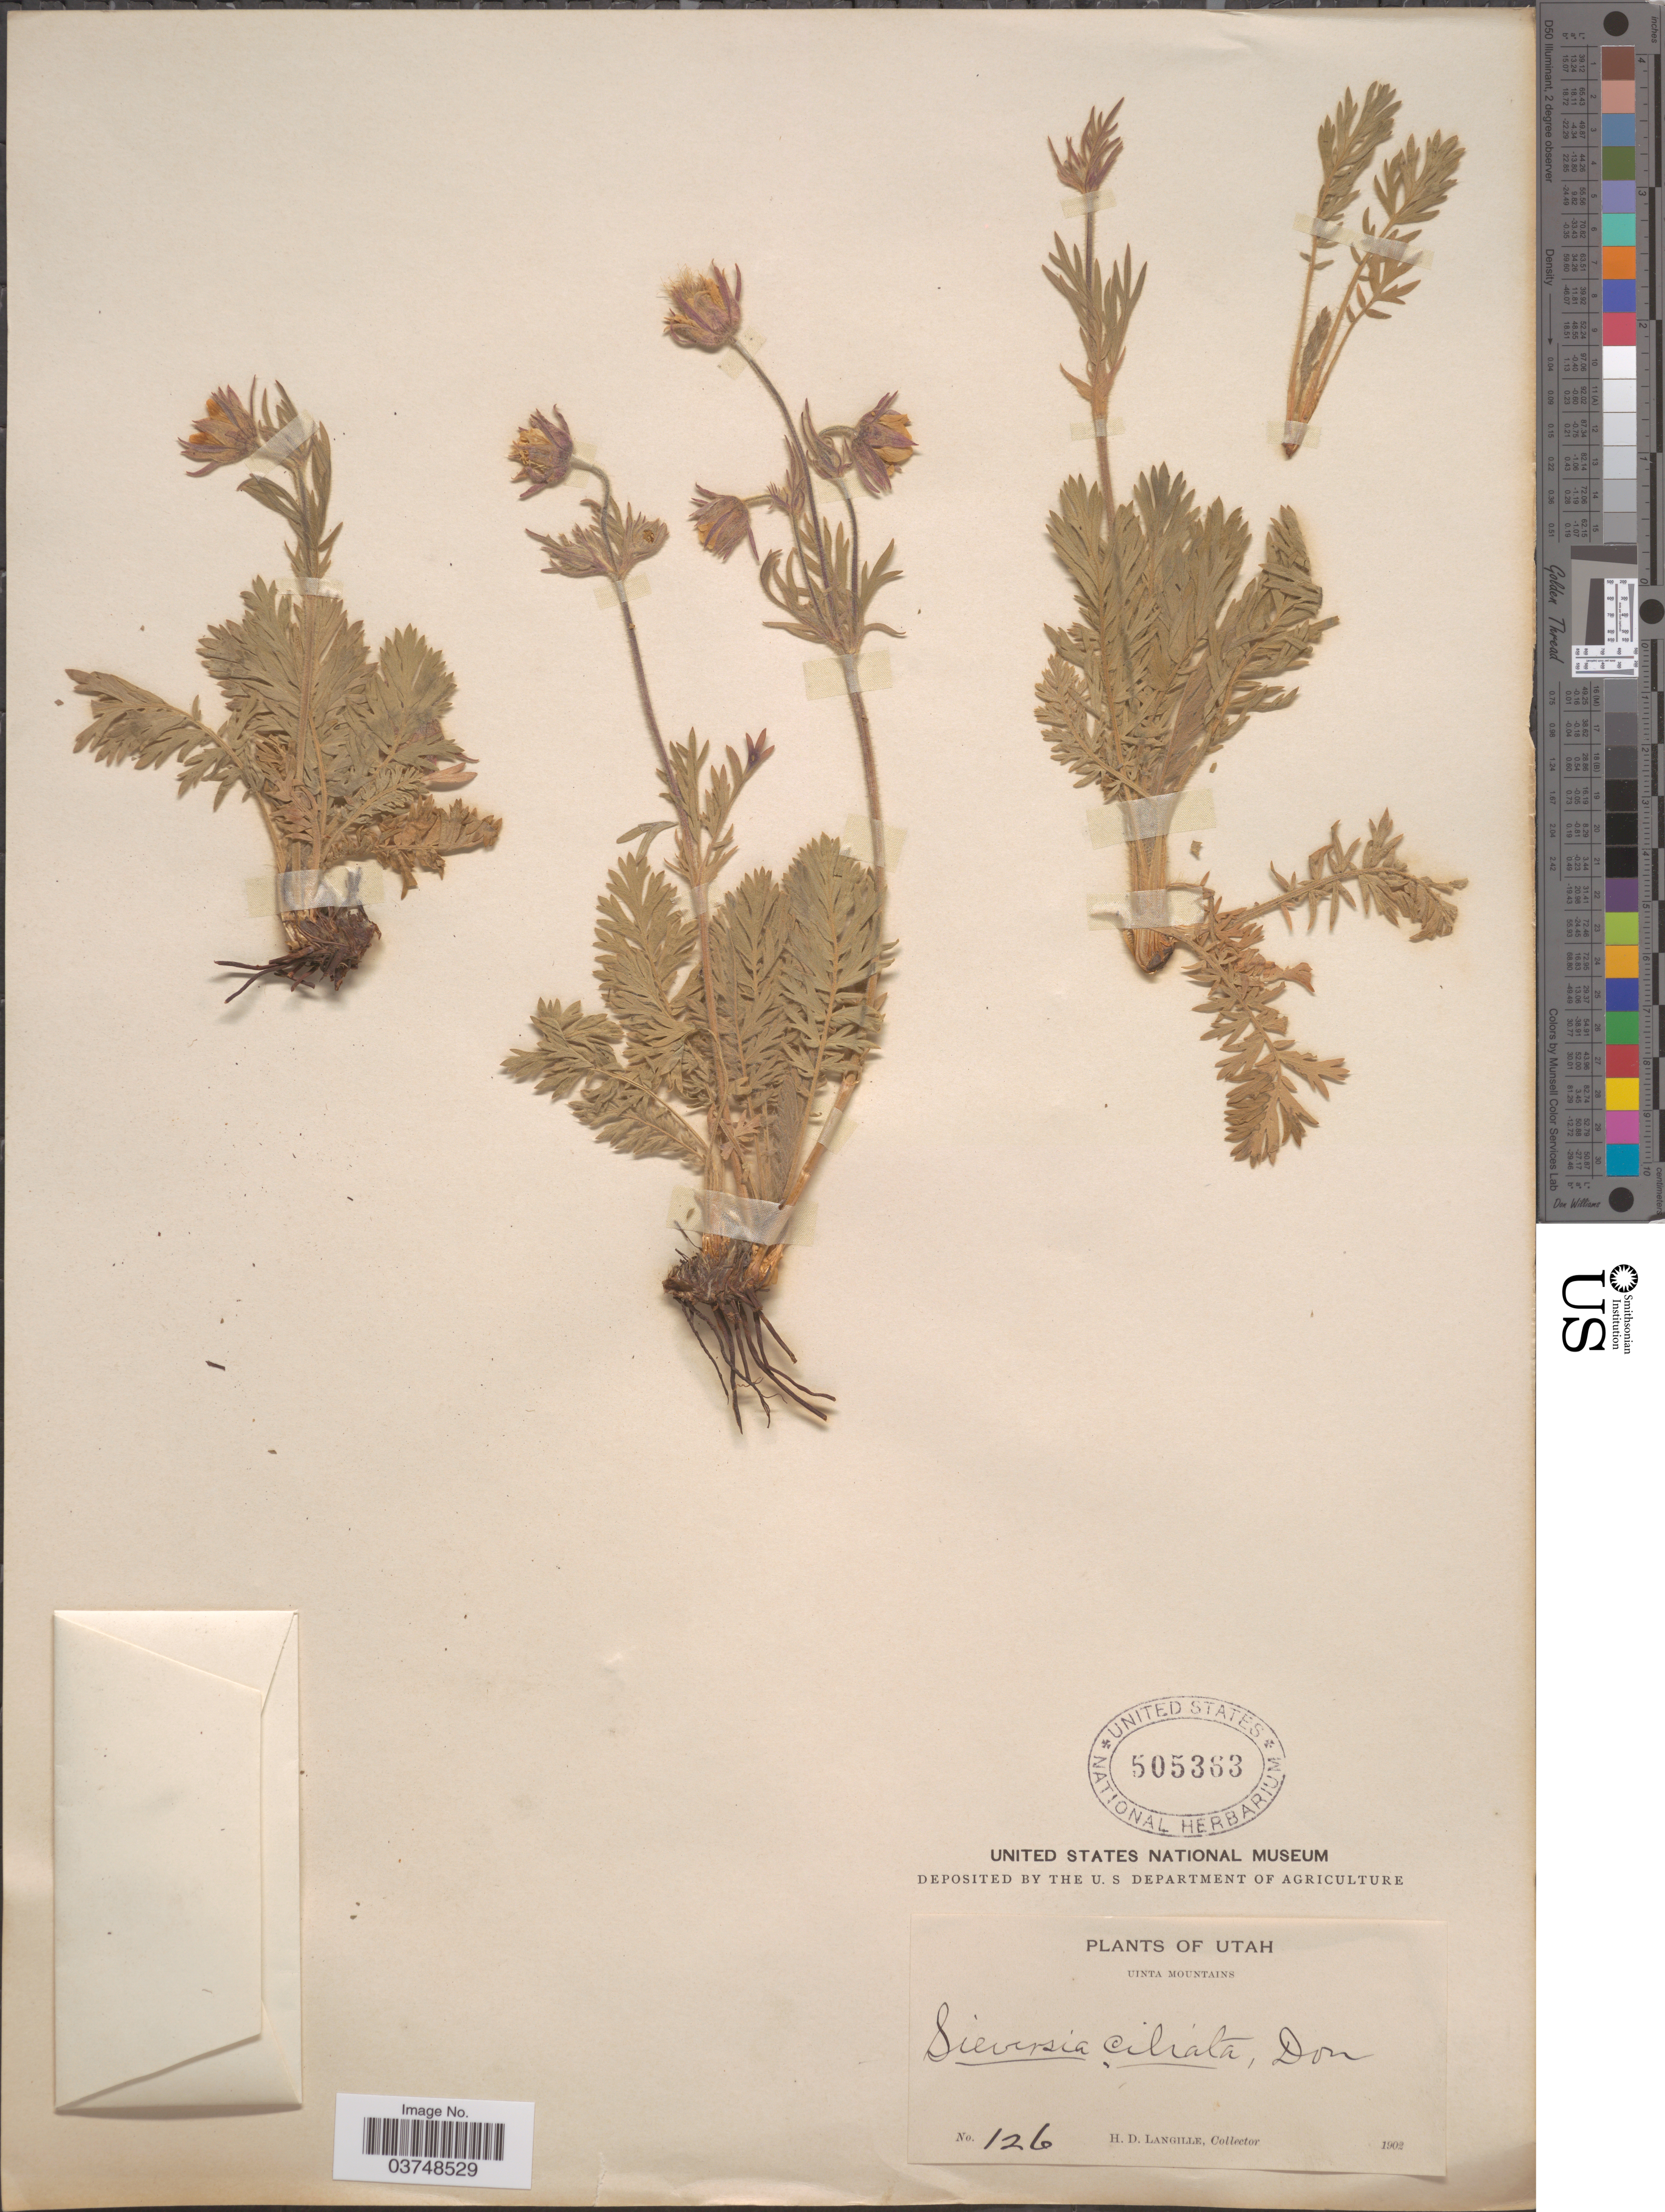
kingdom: Plantae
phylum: Tracheophyta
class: Magnoliopsida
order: Rosales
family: Rosaceae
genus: Geum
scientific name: Geum triflorum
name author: Pursh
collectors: H. Langille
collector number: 126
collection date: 1902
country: United States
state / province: Utah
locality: Uinta Mountains.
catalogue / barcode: US 505363